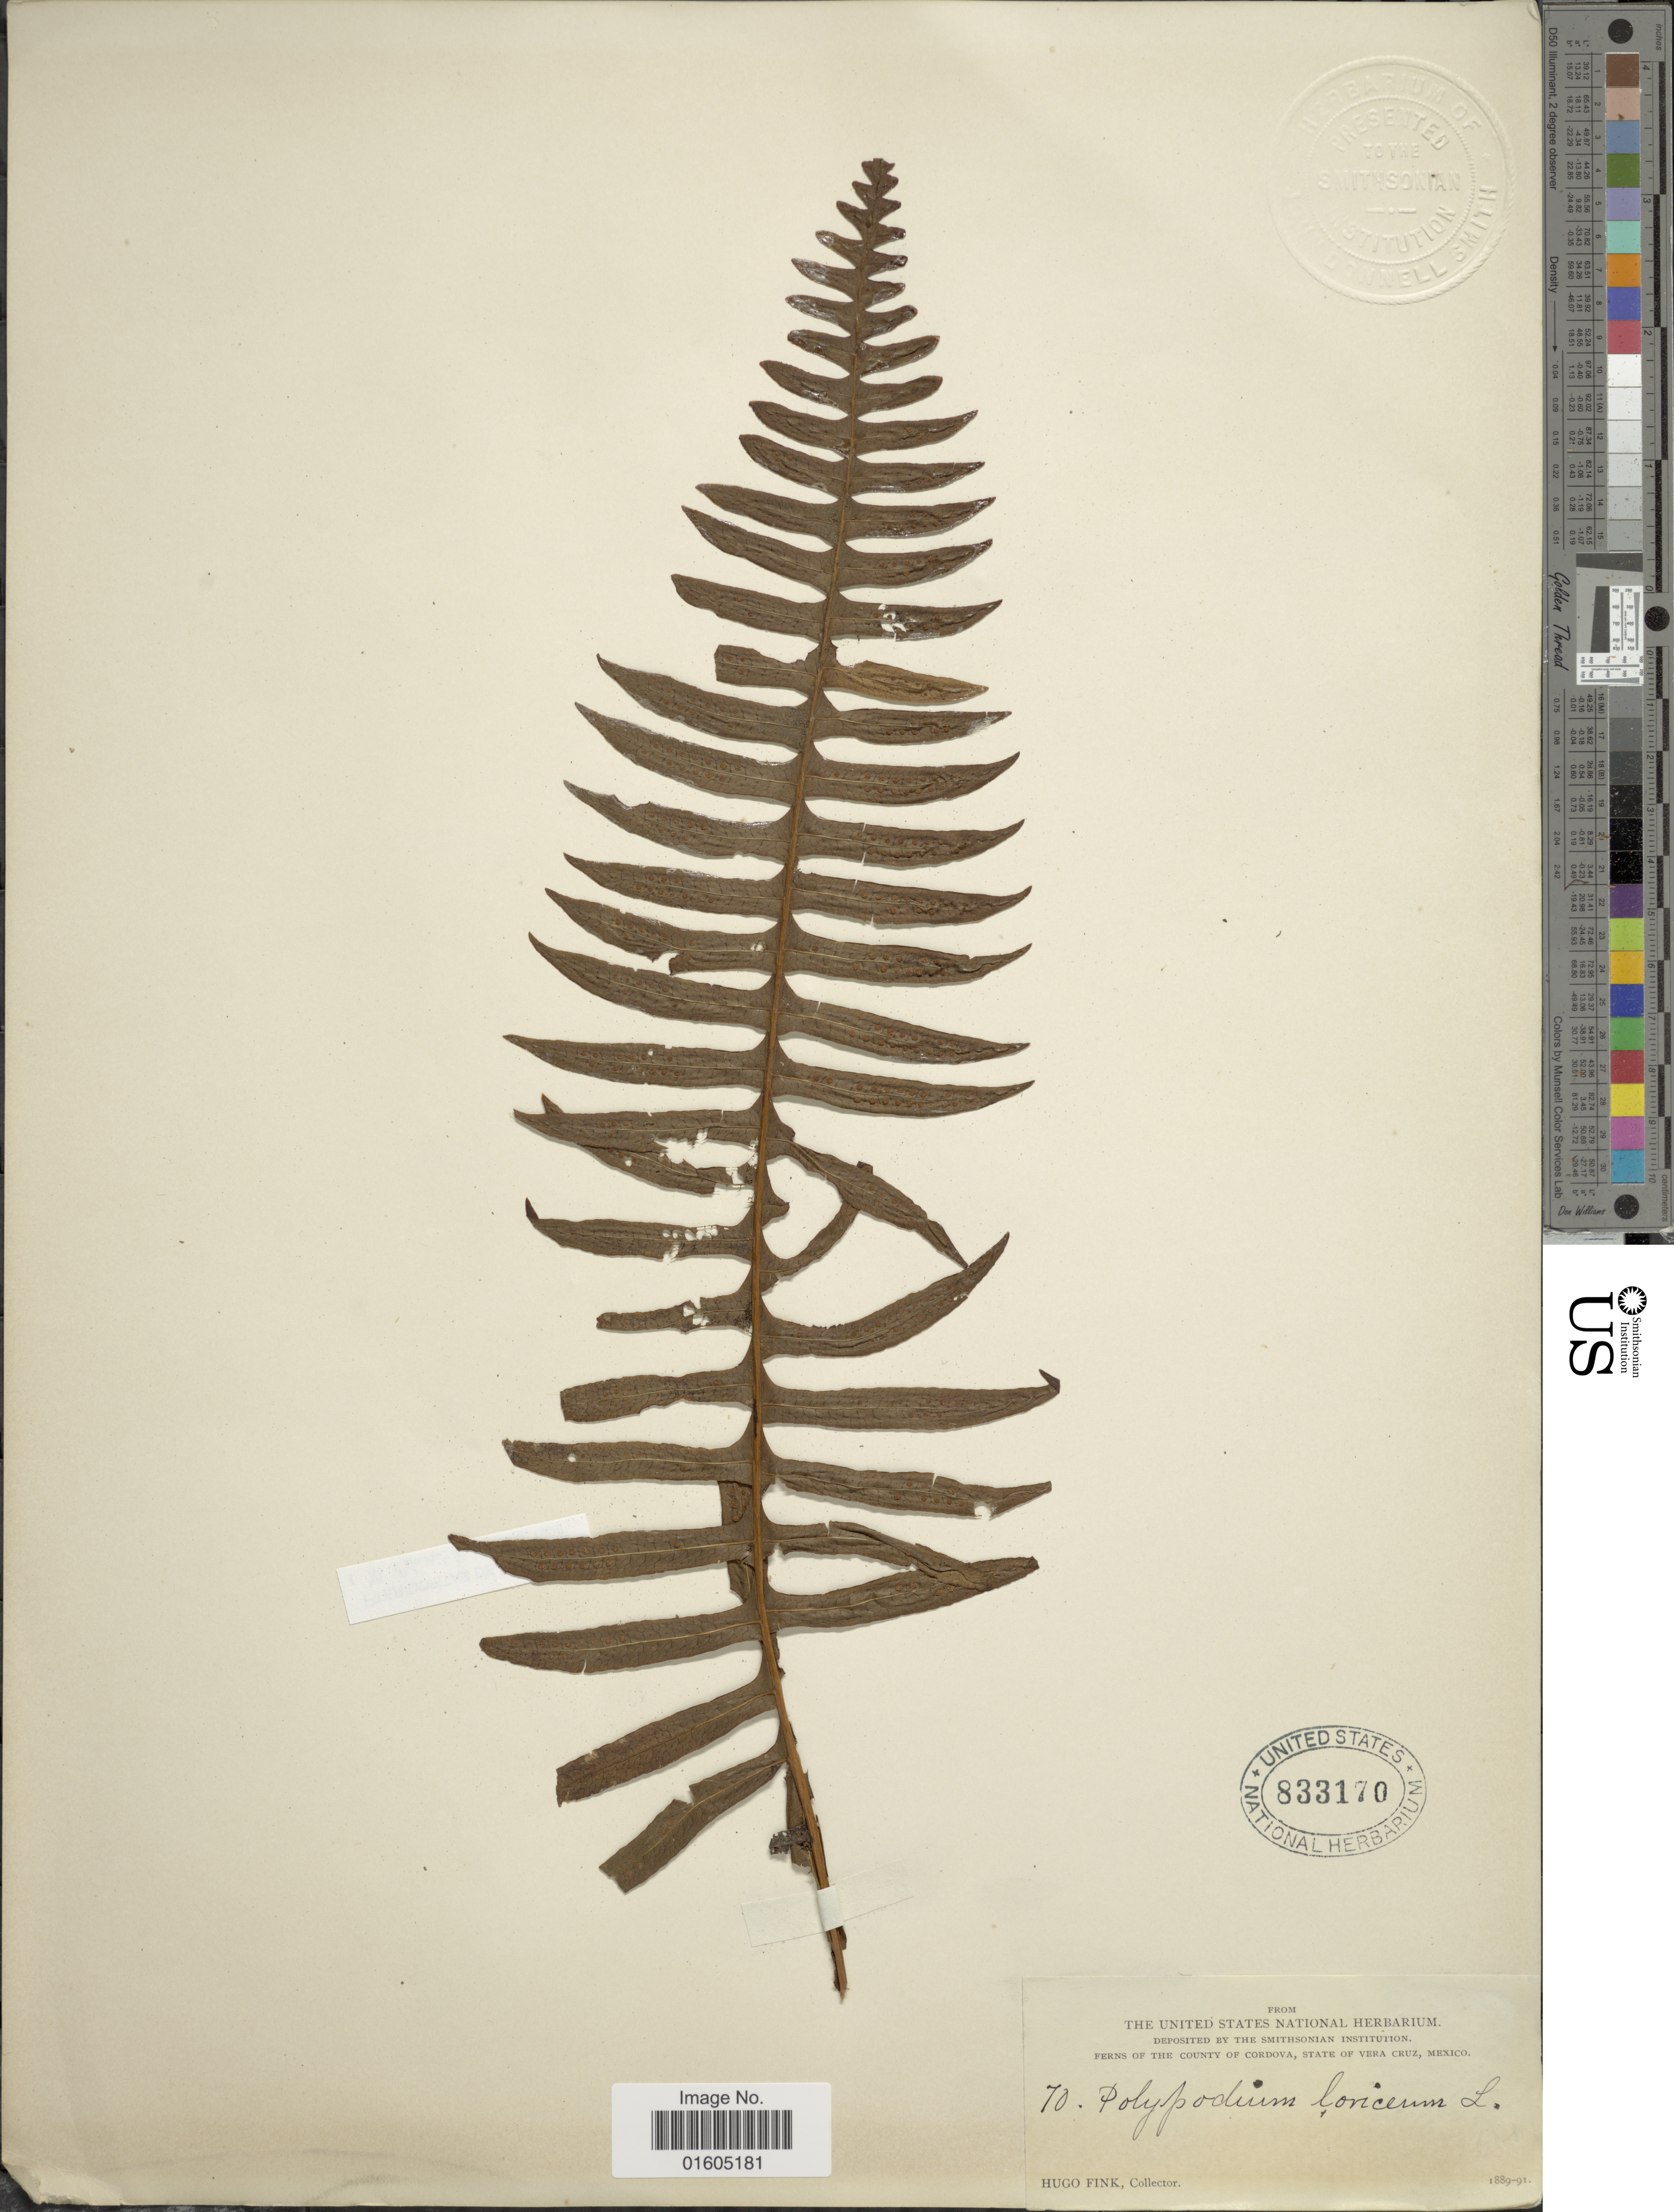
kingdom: Plantae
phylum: Tracheophyta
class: Polypodiopsida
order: Polypodiales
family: Polypodiaceae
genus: Serpocaulon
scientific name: Serpocaulon loriceum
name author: (L.) A.R. Sm.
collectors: H. Fink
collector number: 70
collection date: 1889/1891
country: Mexico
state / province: Veracruz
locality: Cordova, State of Vera Cruz, Mexico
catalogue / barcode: US 833170